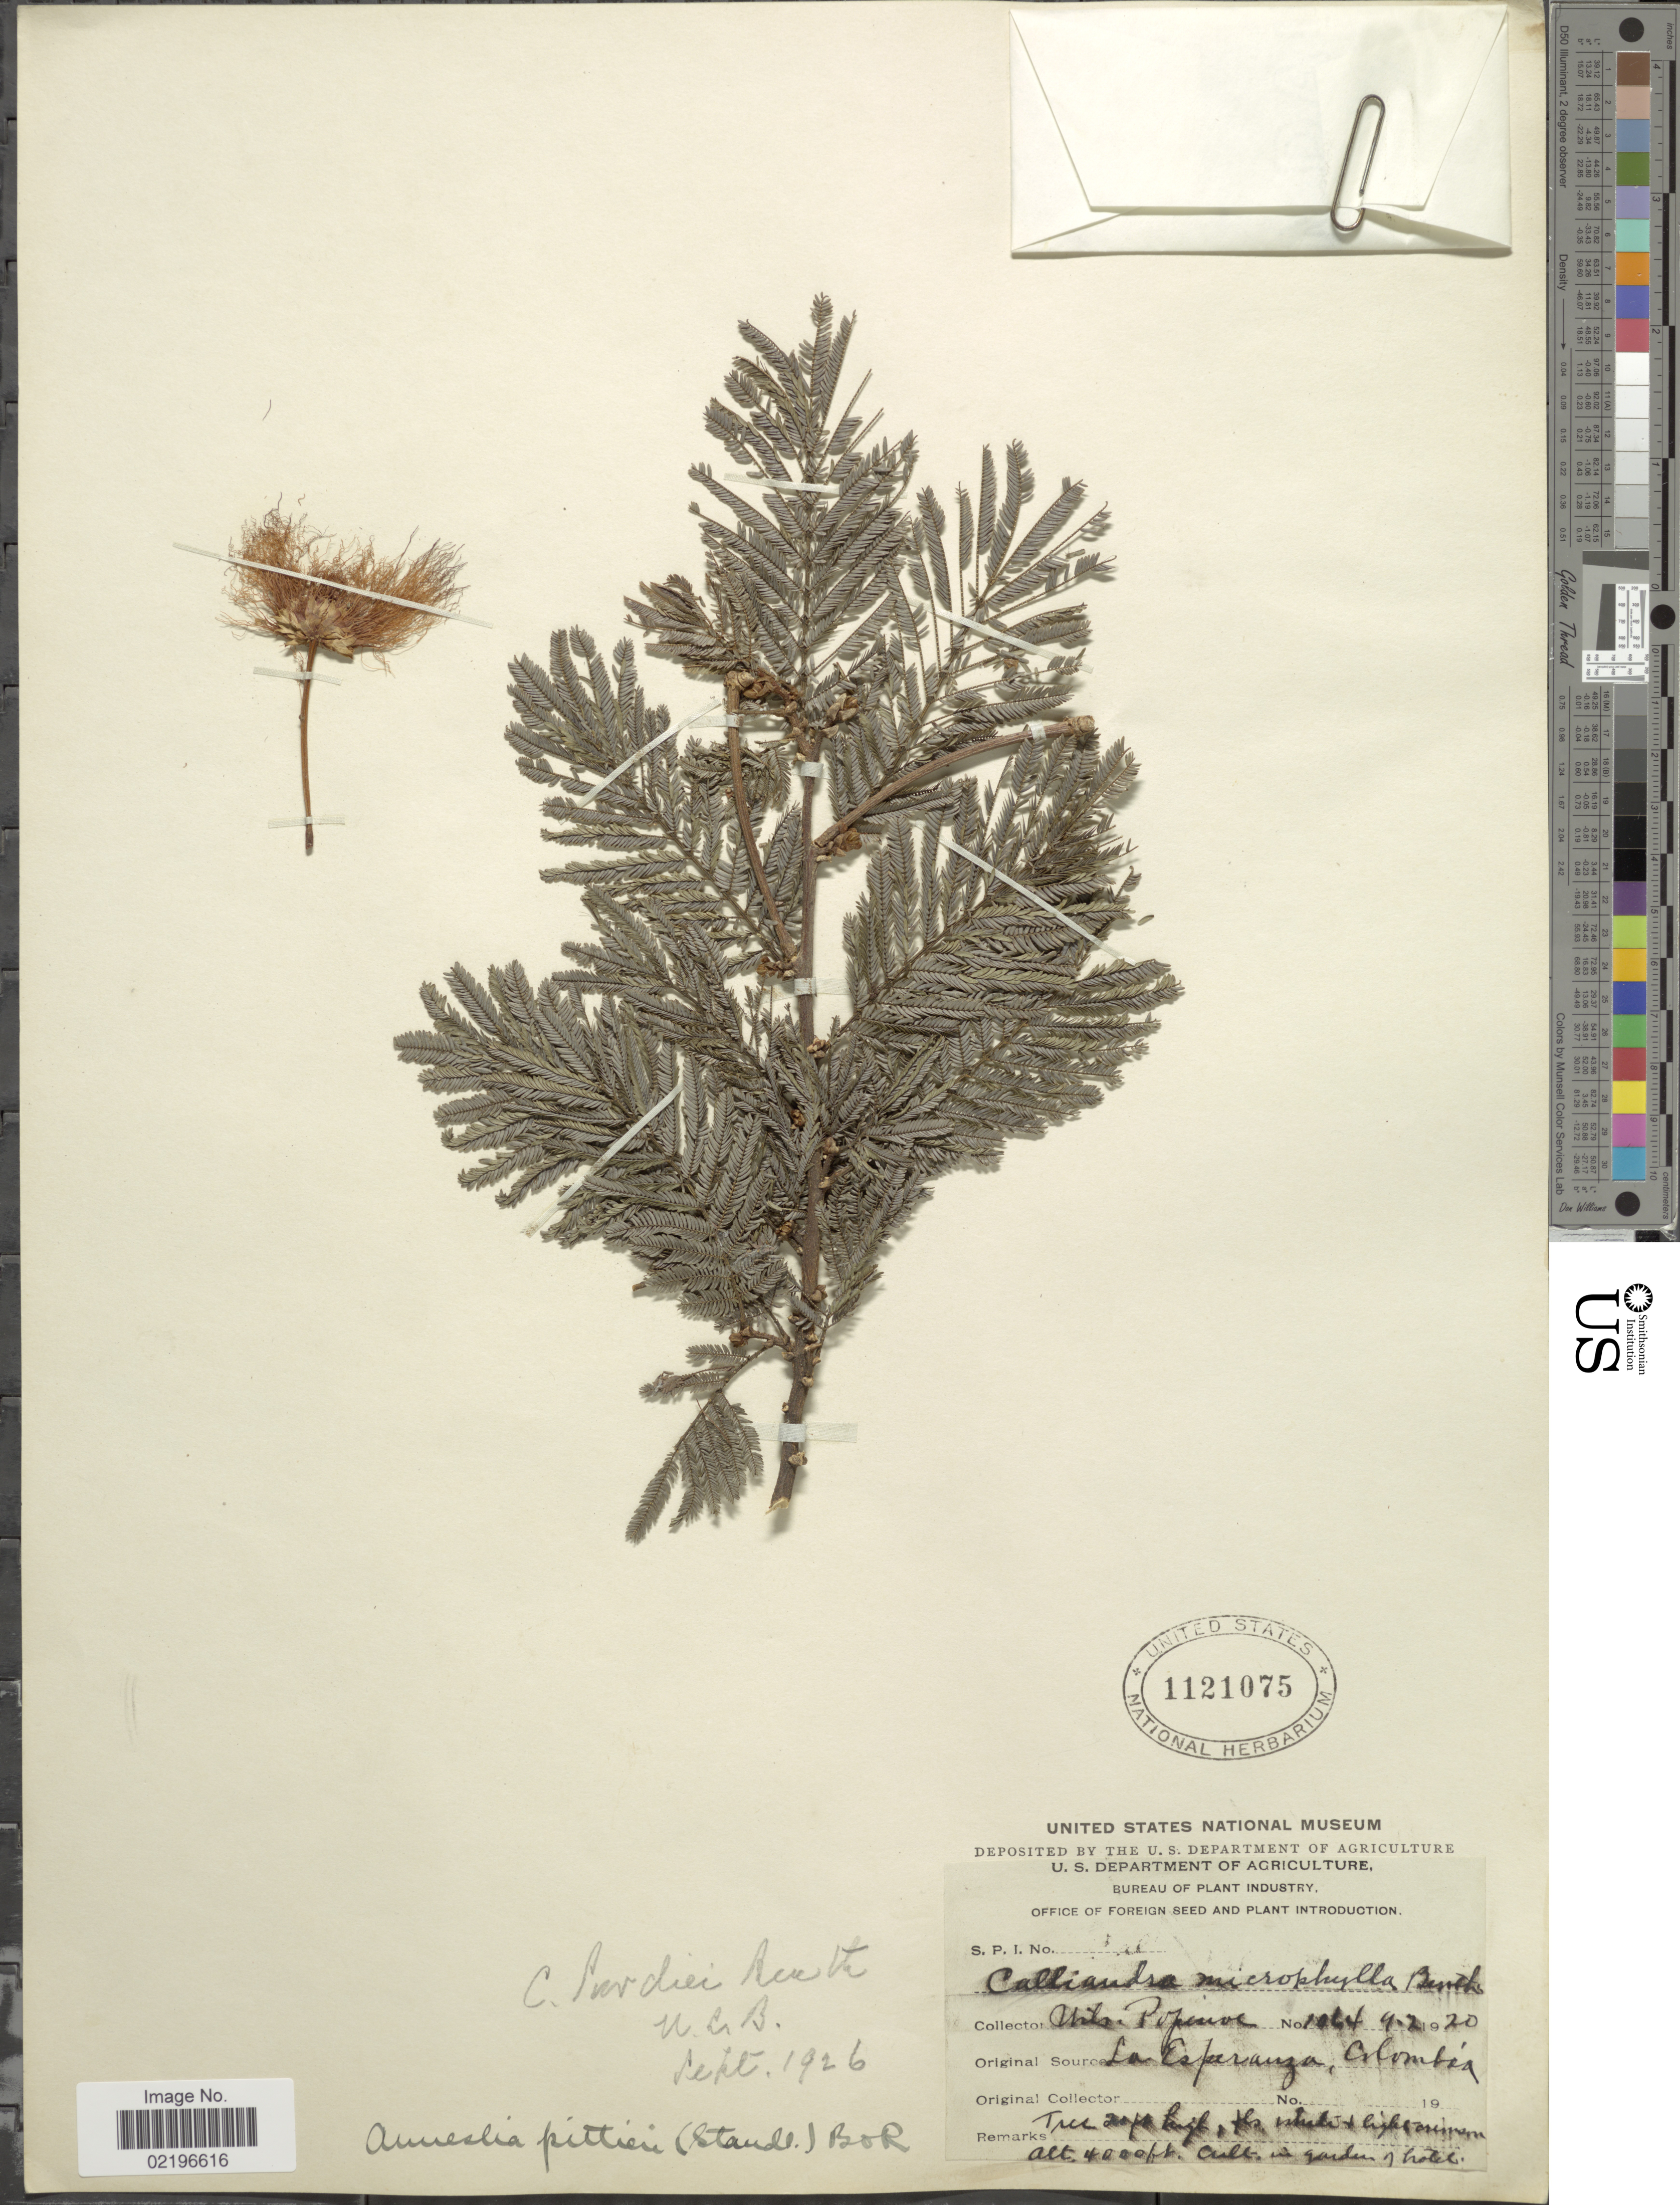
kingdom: Plantae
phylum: Tracheophyta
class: Magnoliopsida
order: Fabales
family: Fabaceae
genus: Calliandra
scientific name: Calliandra pittieri var. pittieri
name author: Standl.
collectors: W. Popenoe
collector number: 1264*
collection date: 1920-02-09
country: Colombia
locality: La Esperanza. Cult in garden of hotel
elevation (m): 1219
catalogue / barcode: US 1121075